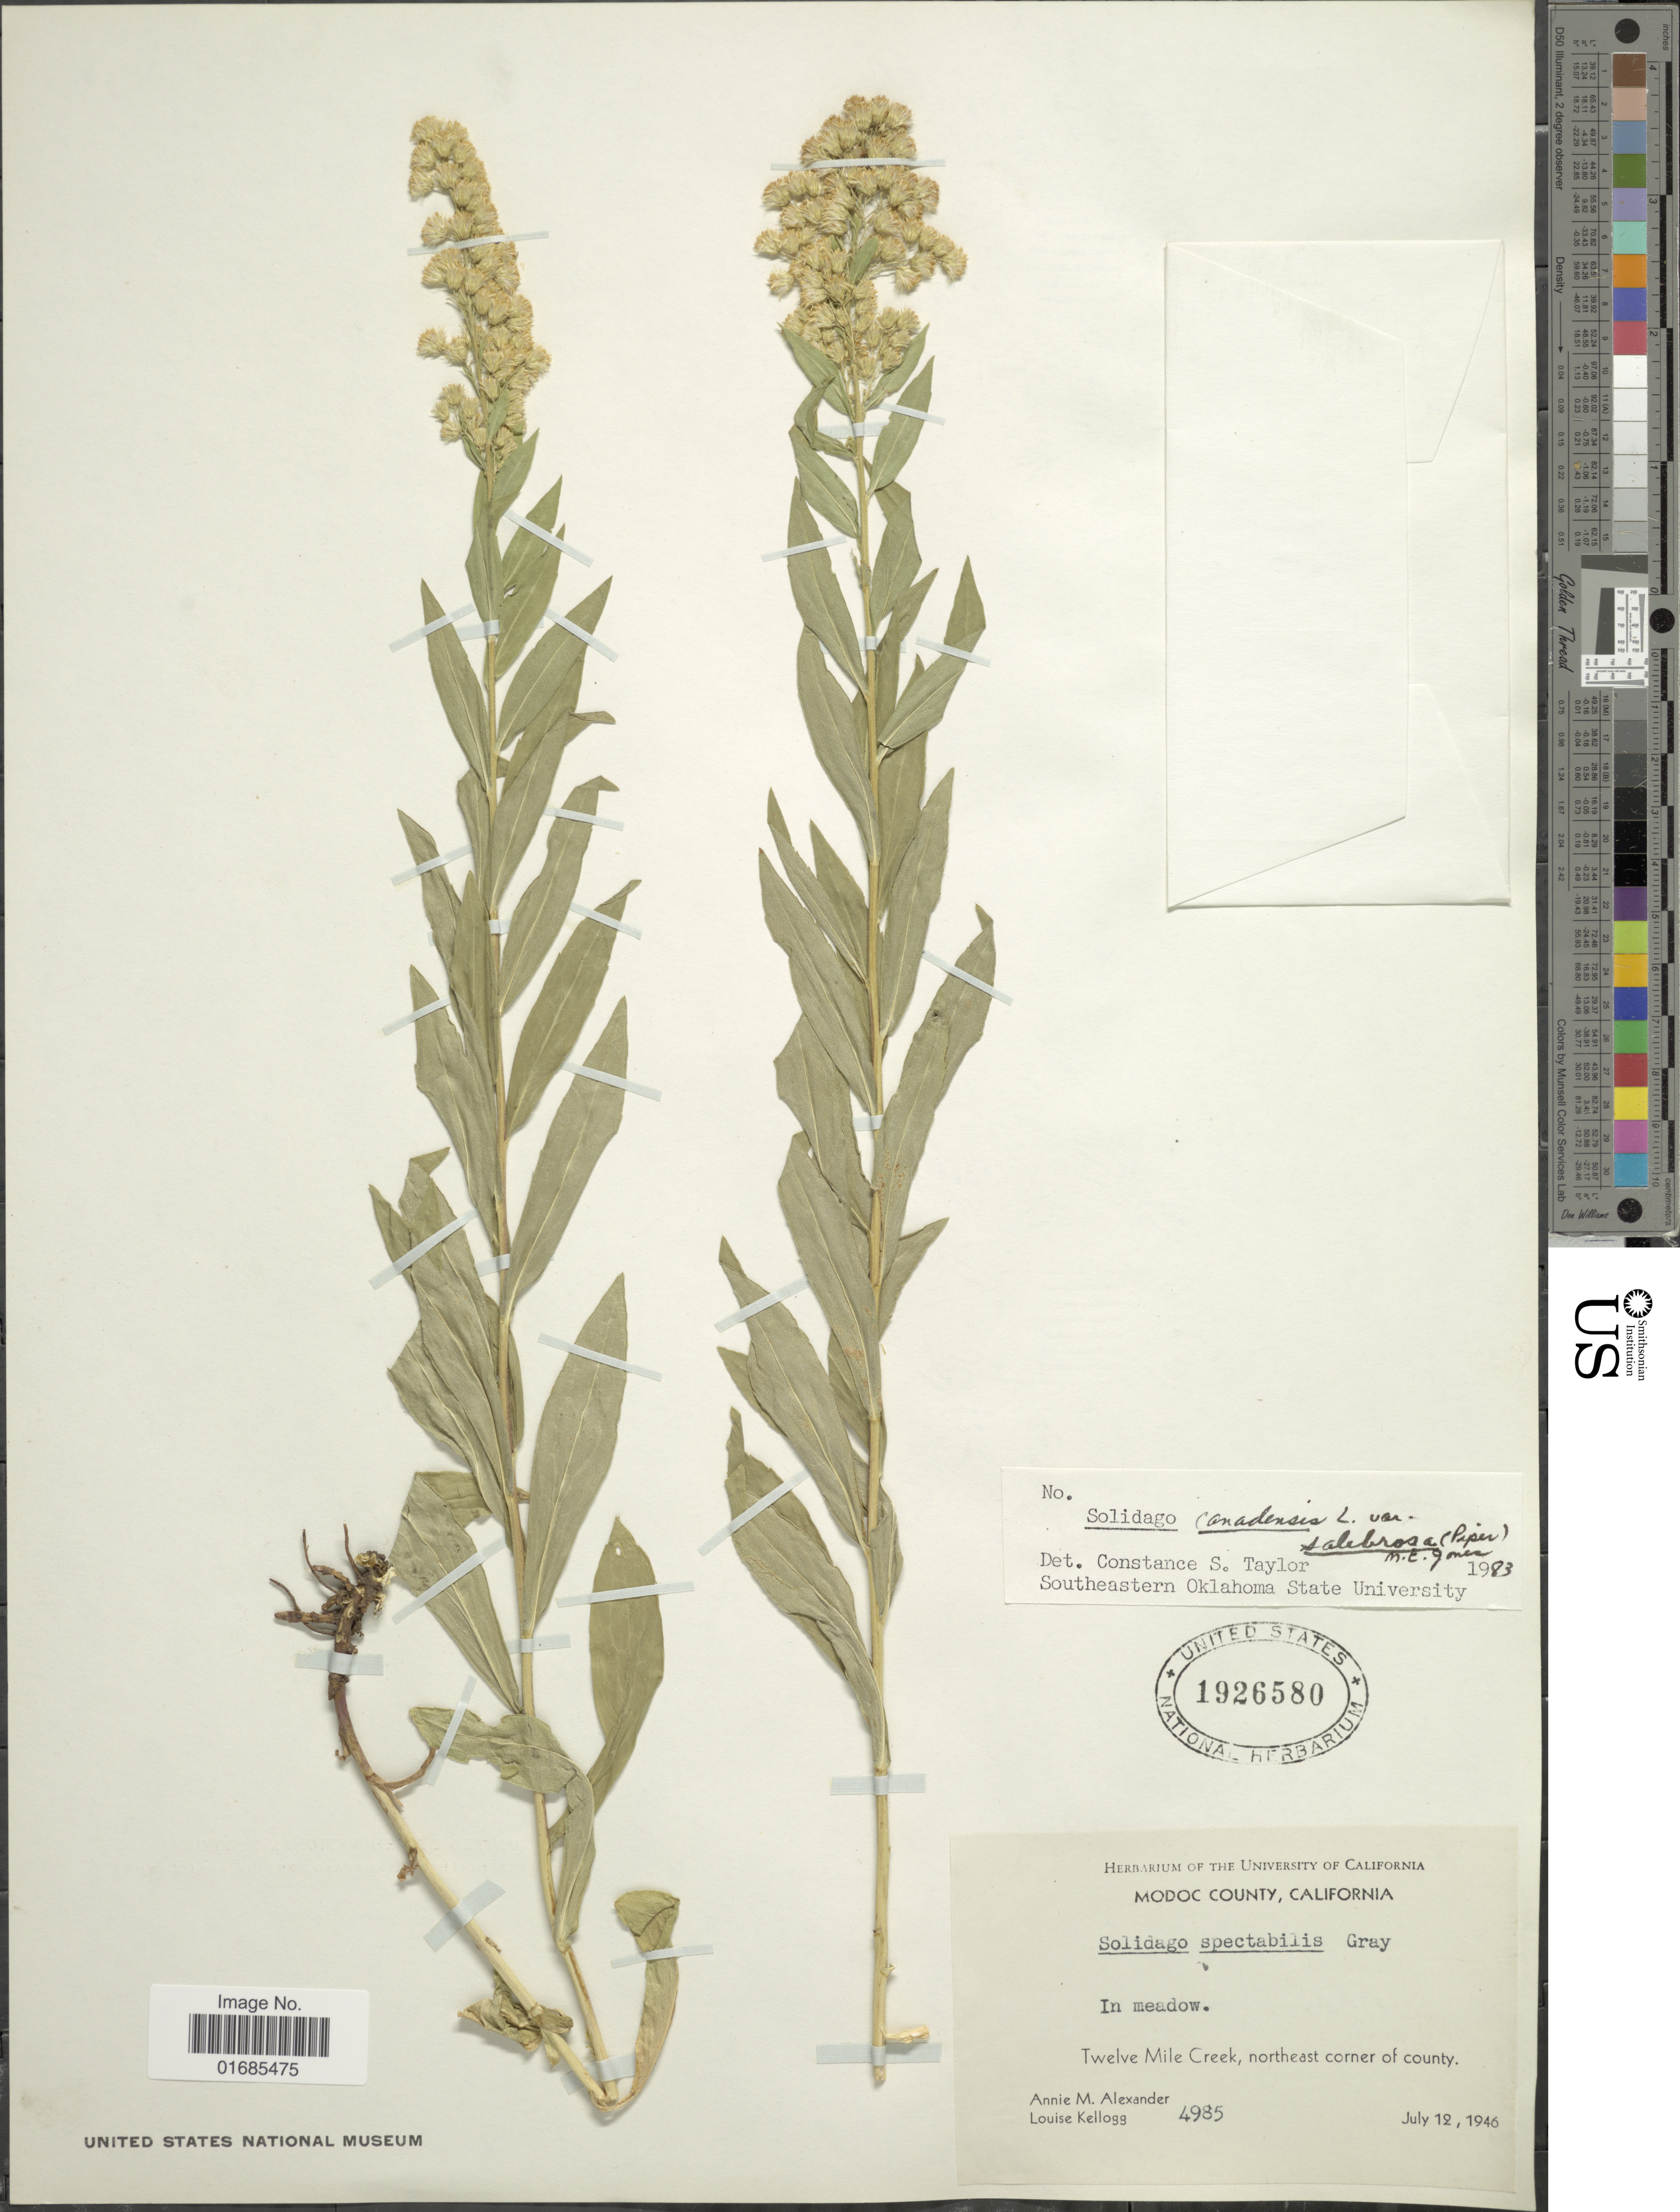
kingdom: Plantae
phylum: Tracheophyta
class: Magnoliopsida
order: Asterales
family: Asteraceae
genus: Solidago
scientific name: Solidago canadensis var. salebrosa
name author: (Piper) M.E. Jones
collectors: A. M. Alexander & L. Kellogg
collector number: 4985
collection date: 1946-07-12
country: United States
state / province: California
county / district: Modoc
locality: Modoc County, Twelve Mile Creek, northeast corner of county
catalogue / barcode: US 1926580